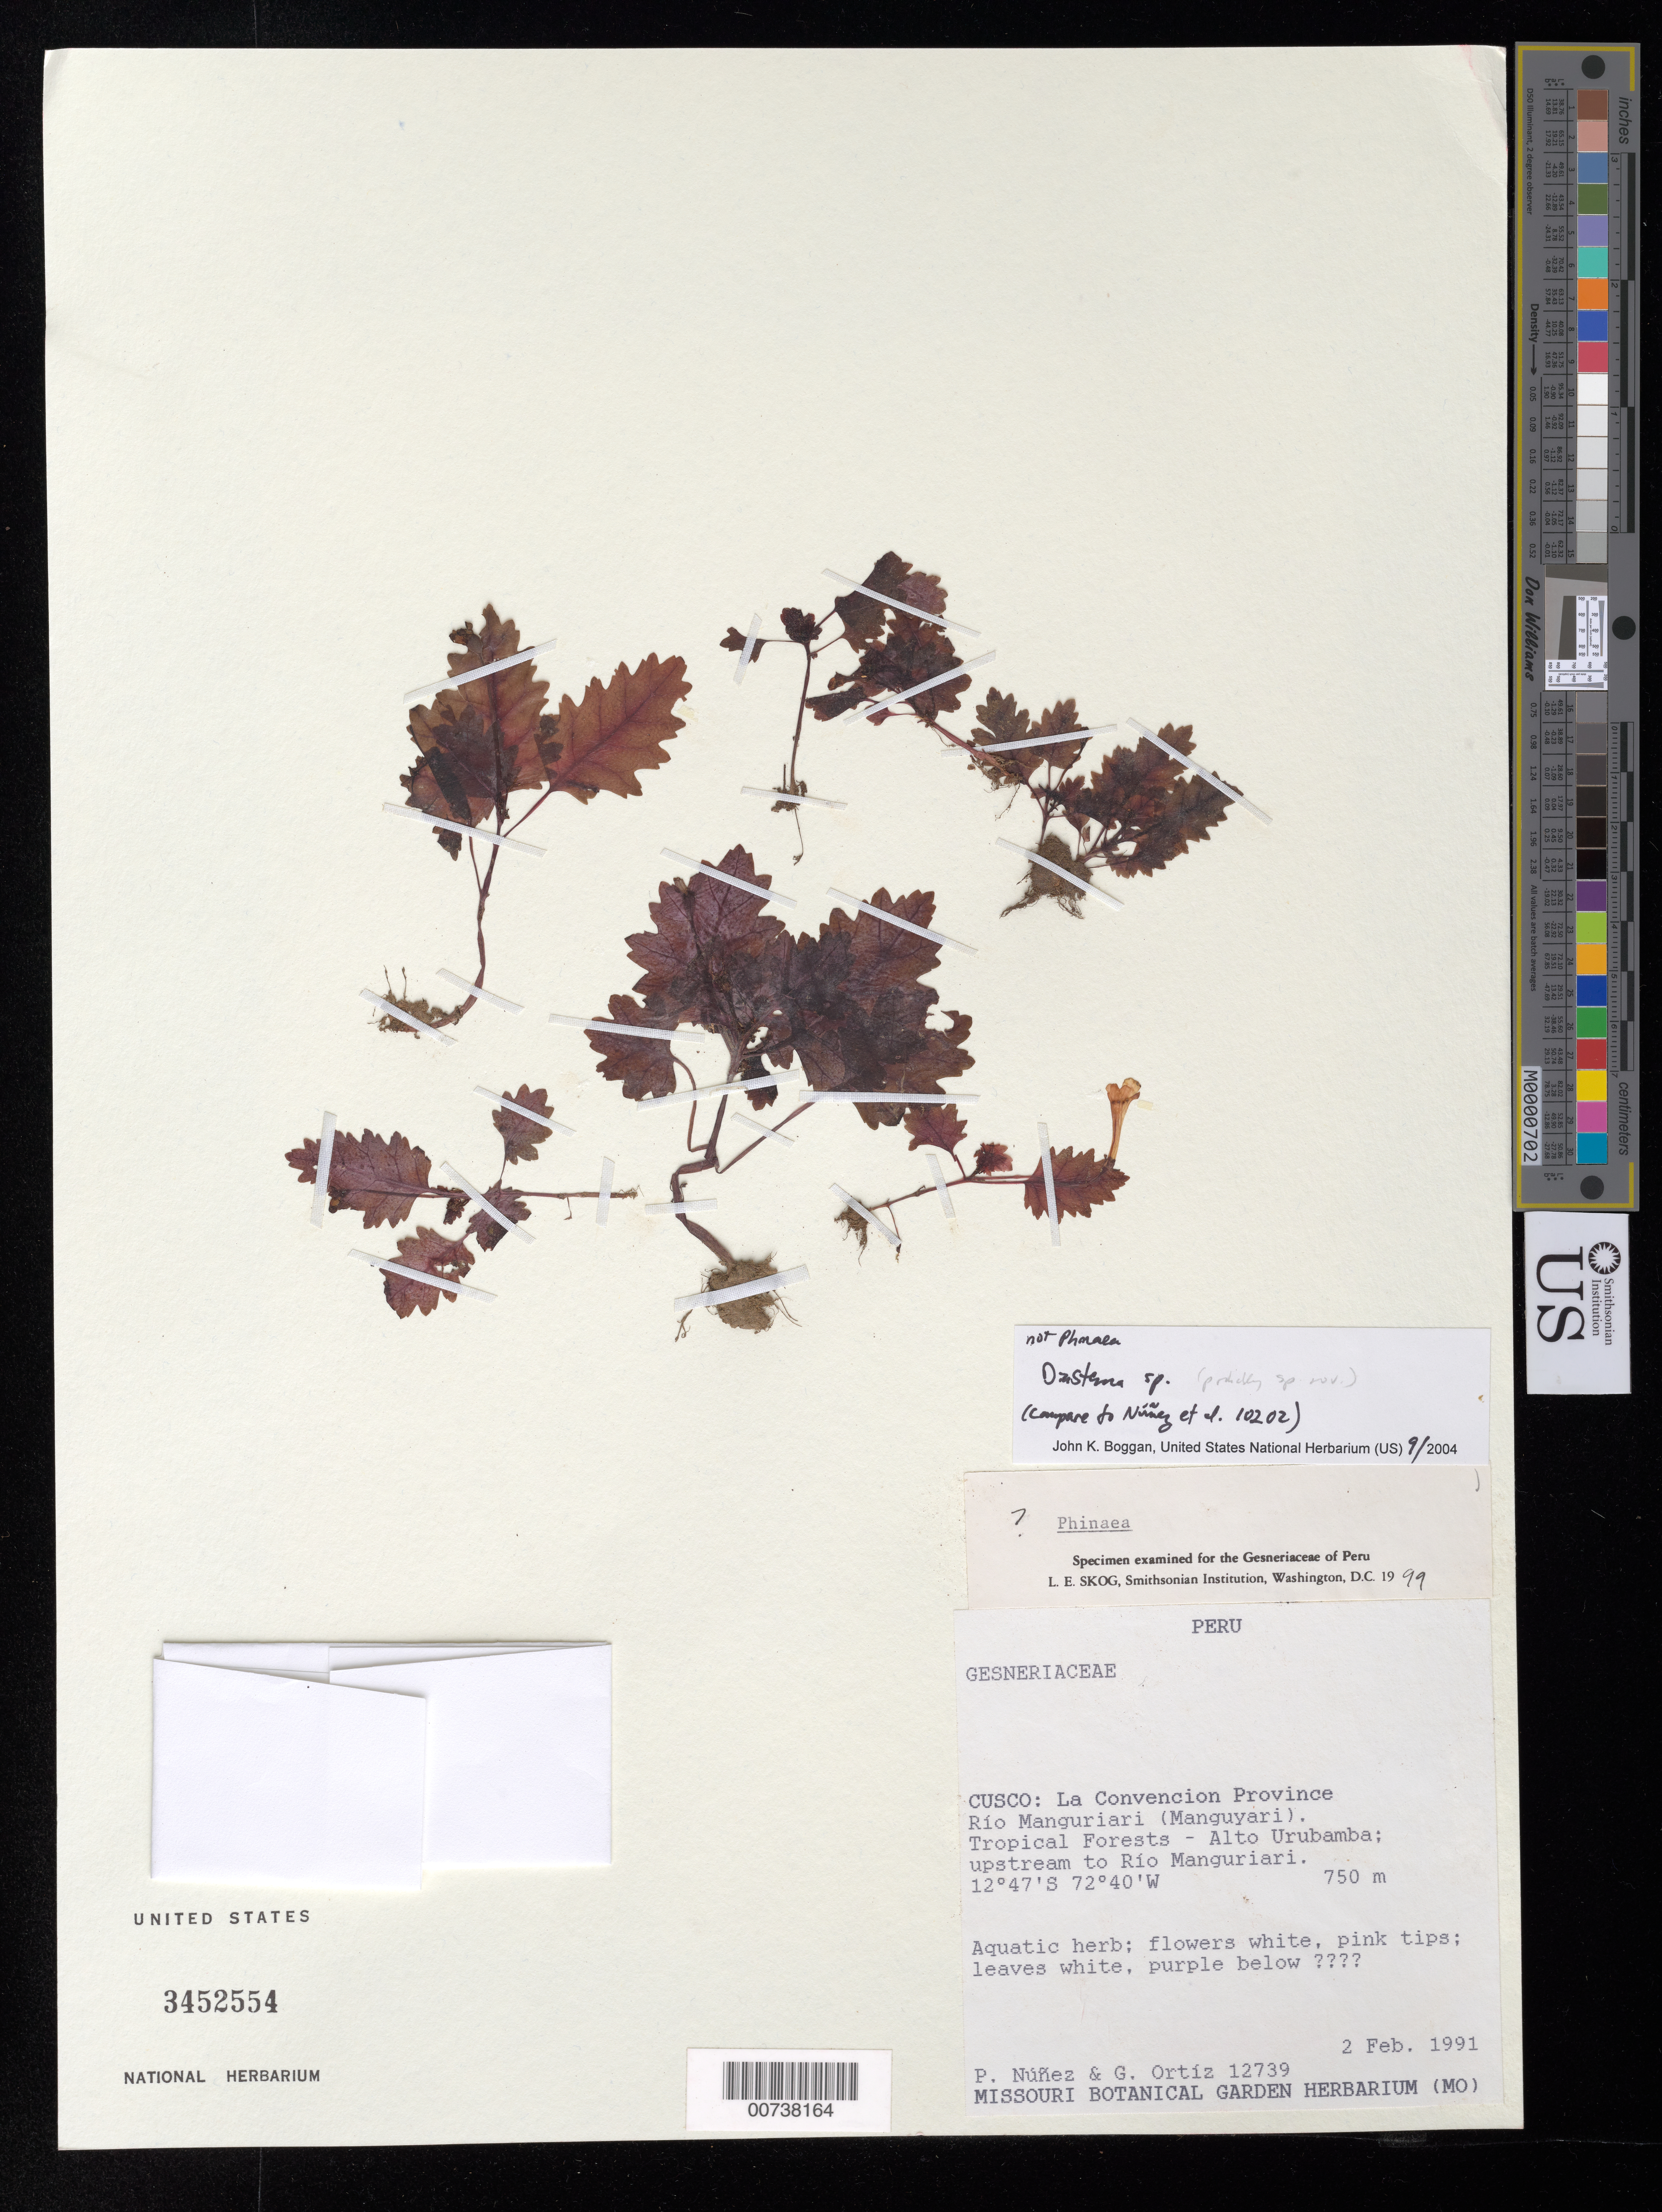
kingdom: Plantae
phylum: Tracheophyta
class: Magnoliopsida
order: Lamiales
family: Gesneriaceae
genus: Diastema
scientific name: Diastema sp.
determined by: Boggan, J. K., (US), NMNH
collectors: P. Núñez V. & G. Ortíz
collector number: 12739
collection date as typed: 02 Feb 1991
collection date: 1991-02-02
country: Peru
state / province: Cusco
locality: Prov. La Convencion, Río Manguriari (Manguyari); Alto Urubamba; upstream to Río Manguriari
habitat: Tropical forests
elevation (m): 750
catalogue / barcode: US 3452554